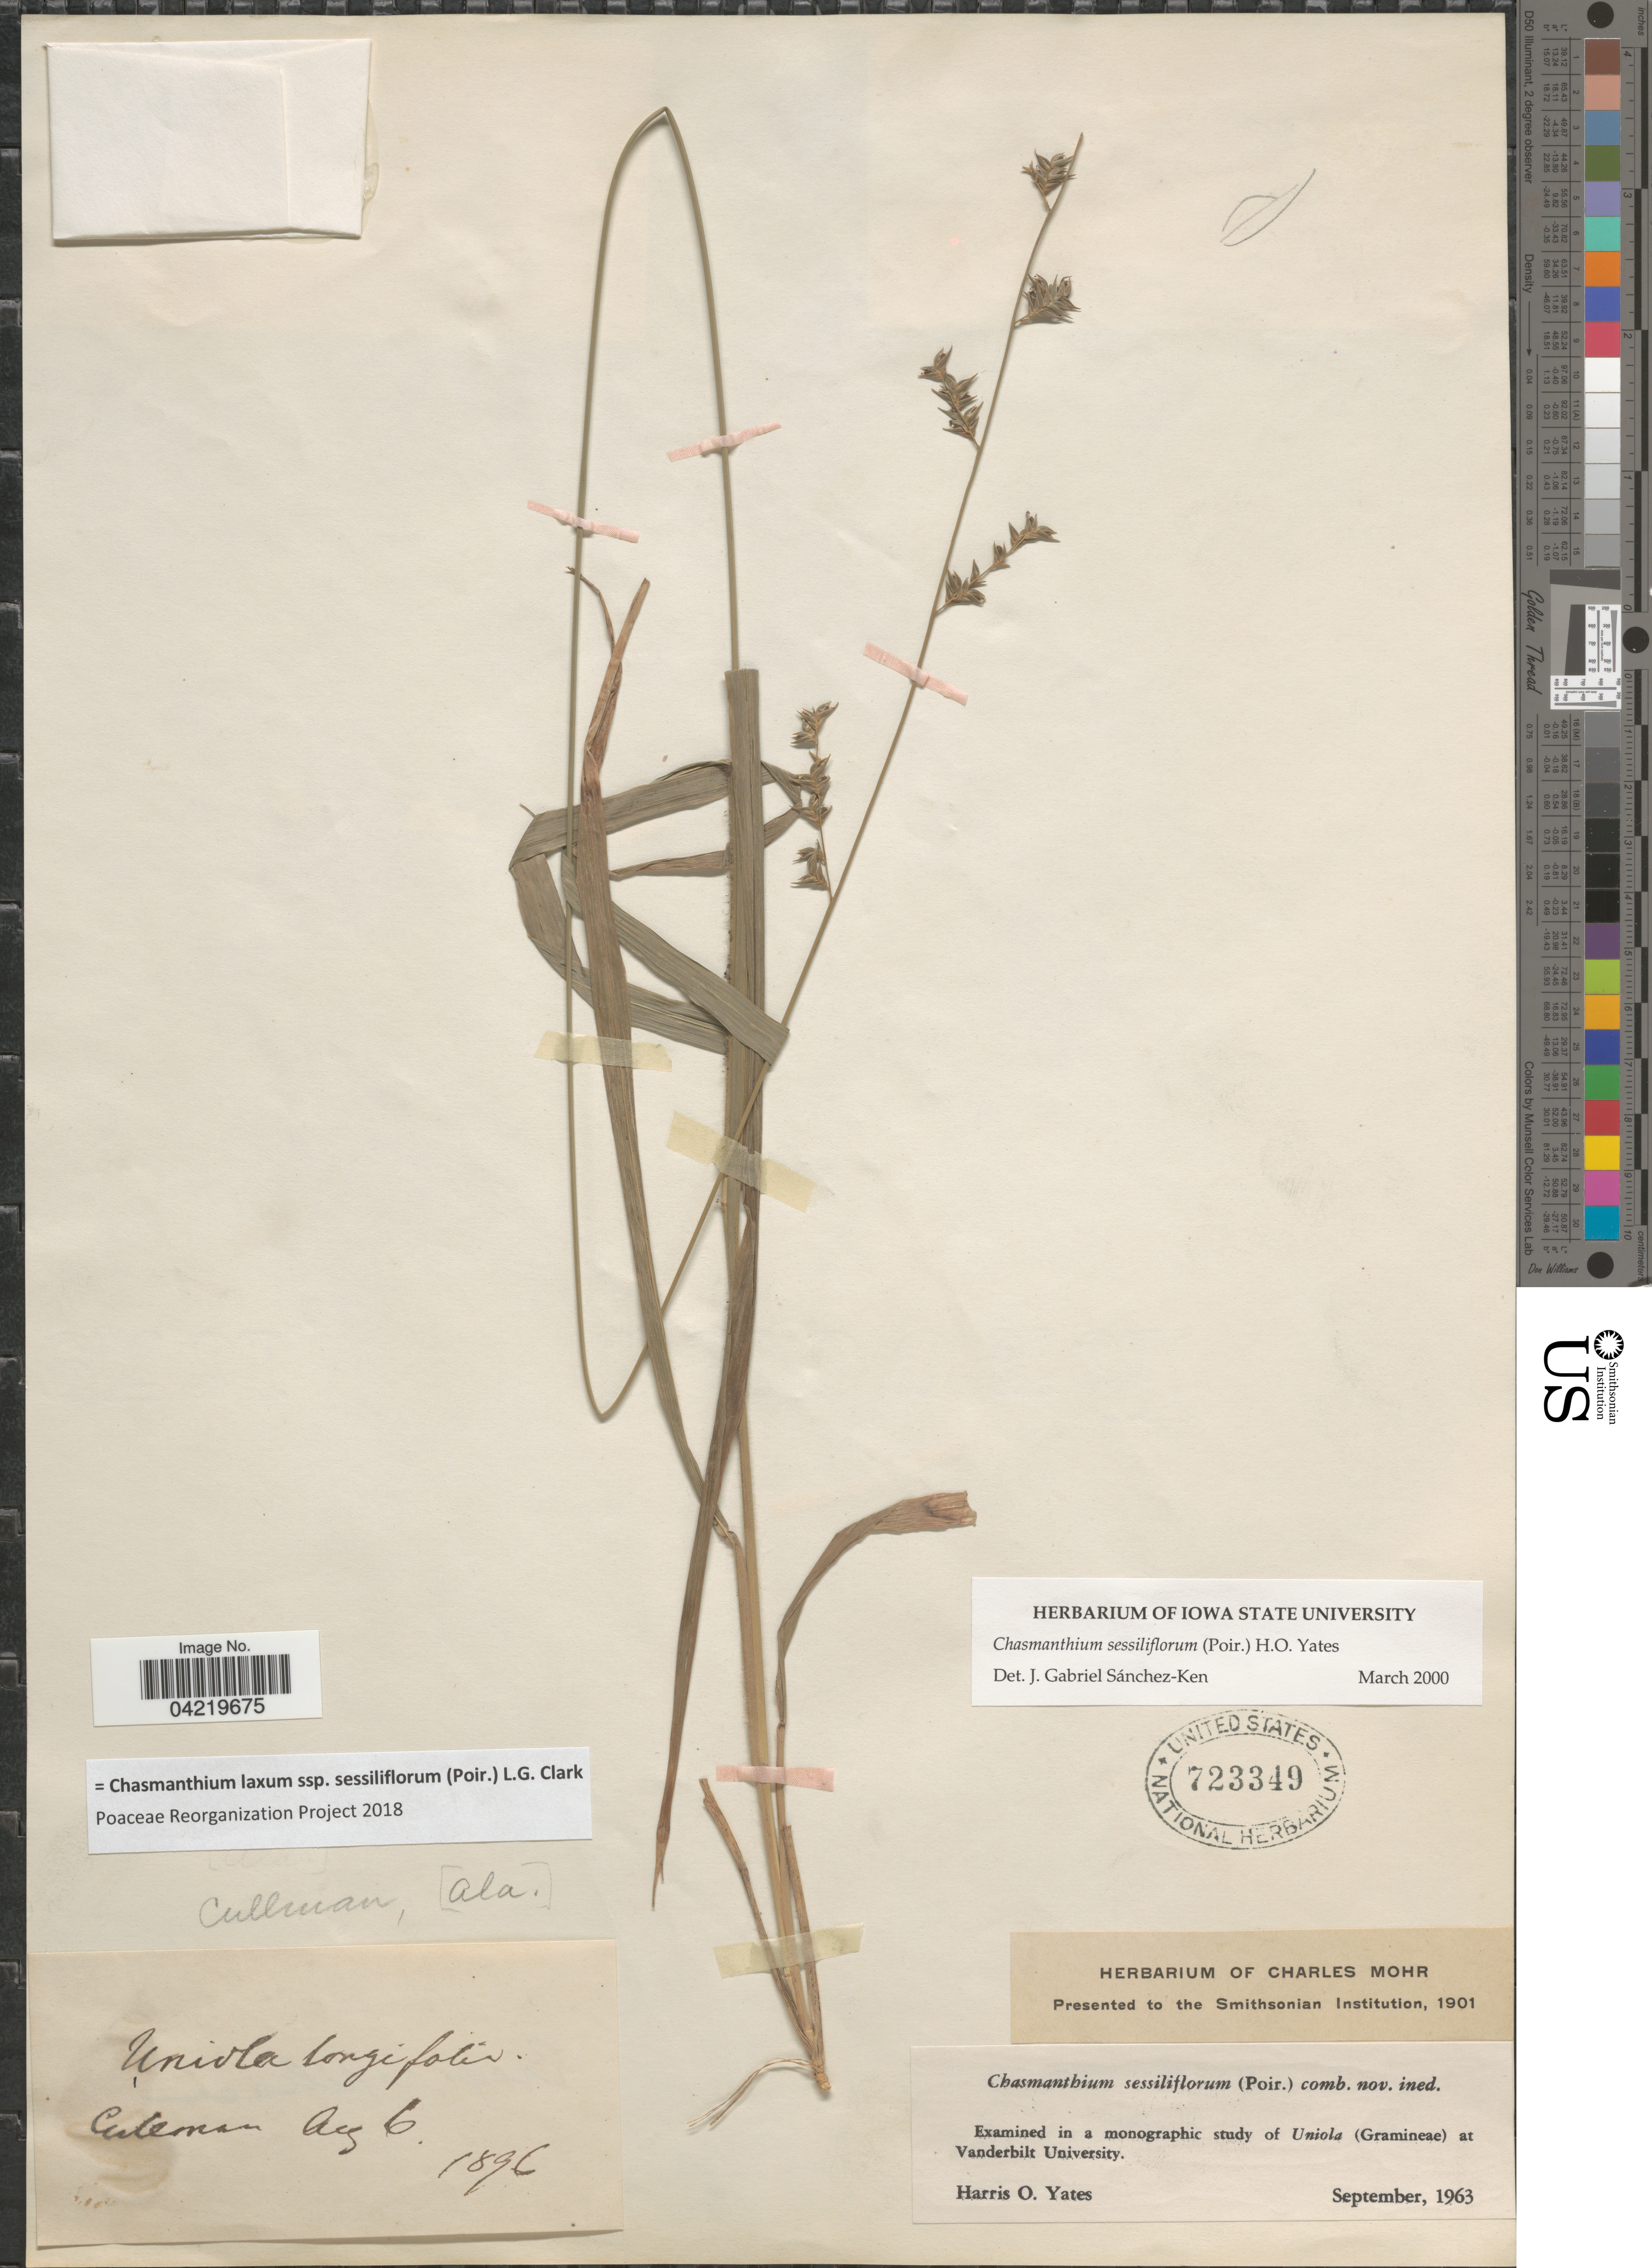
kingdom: Plantae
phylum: Tracheophyta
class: Liliopsida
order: Poales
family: Poaceae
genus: Chasmanthium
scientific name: Chasmanthium laxum subsp. sessiliflorum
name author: (L.) H.O. Yates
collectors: ex herb. Charles Mohr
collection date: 1896-08-06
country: United States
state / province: Alabama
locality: Cullman.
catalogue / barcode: US 723349